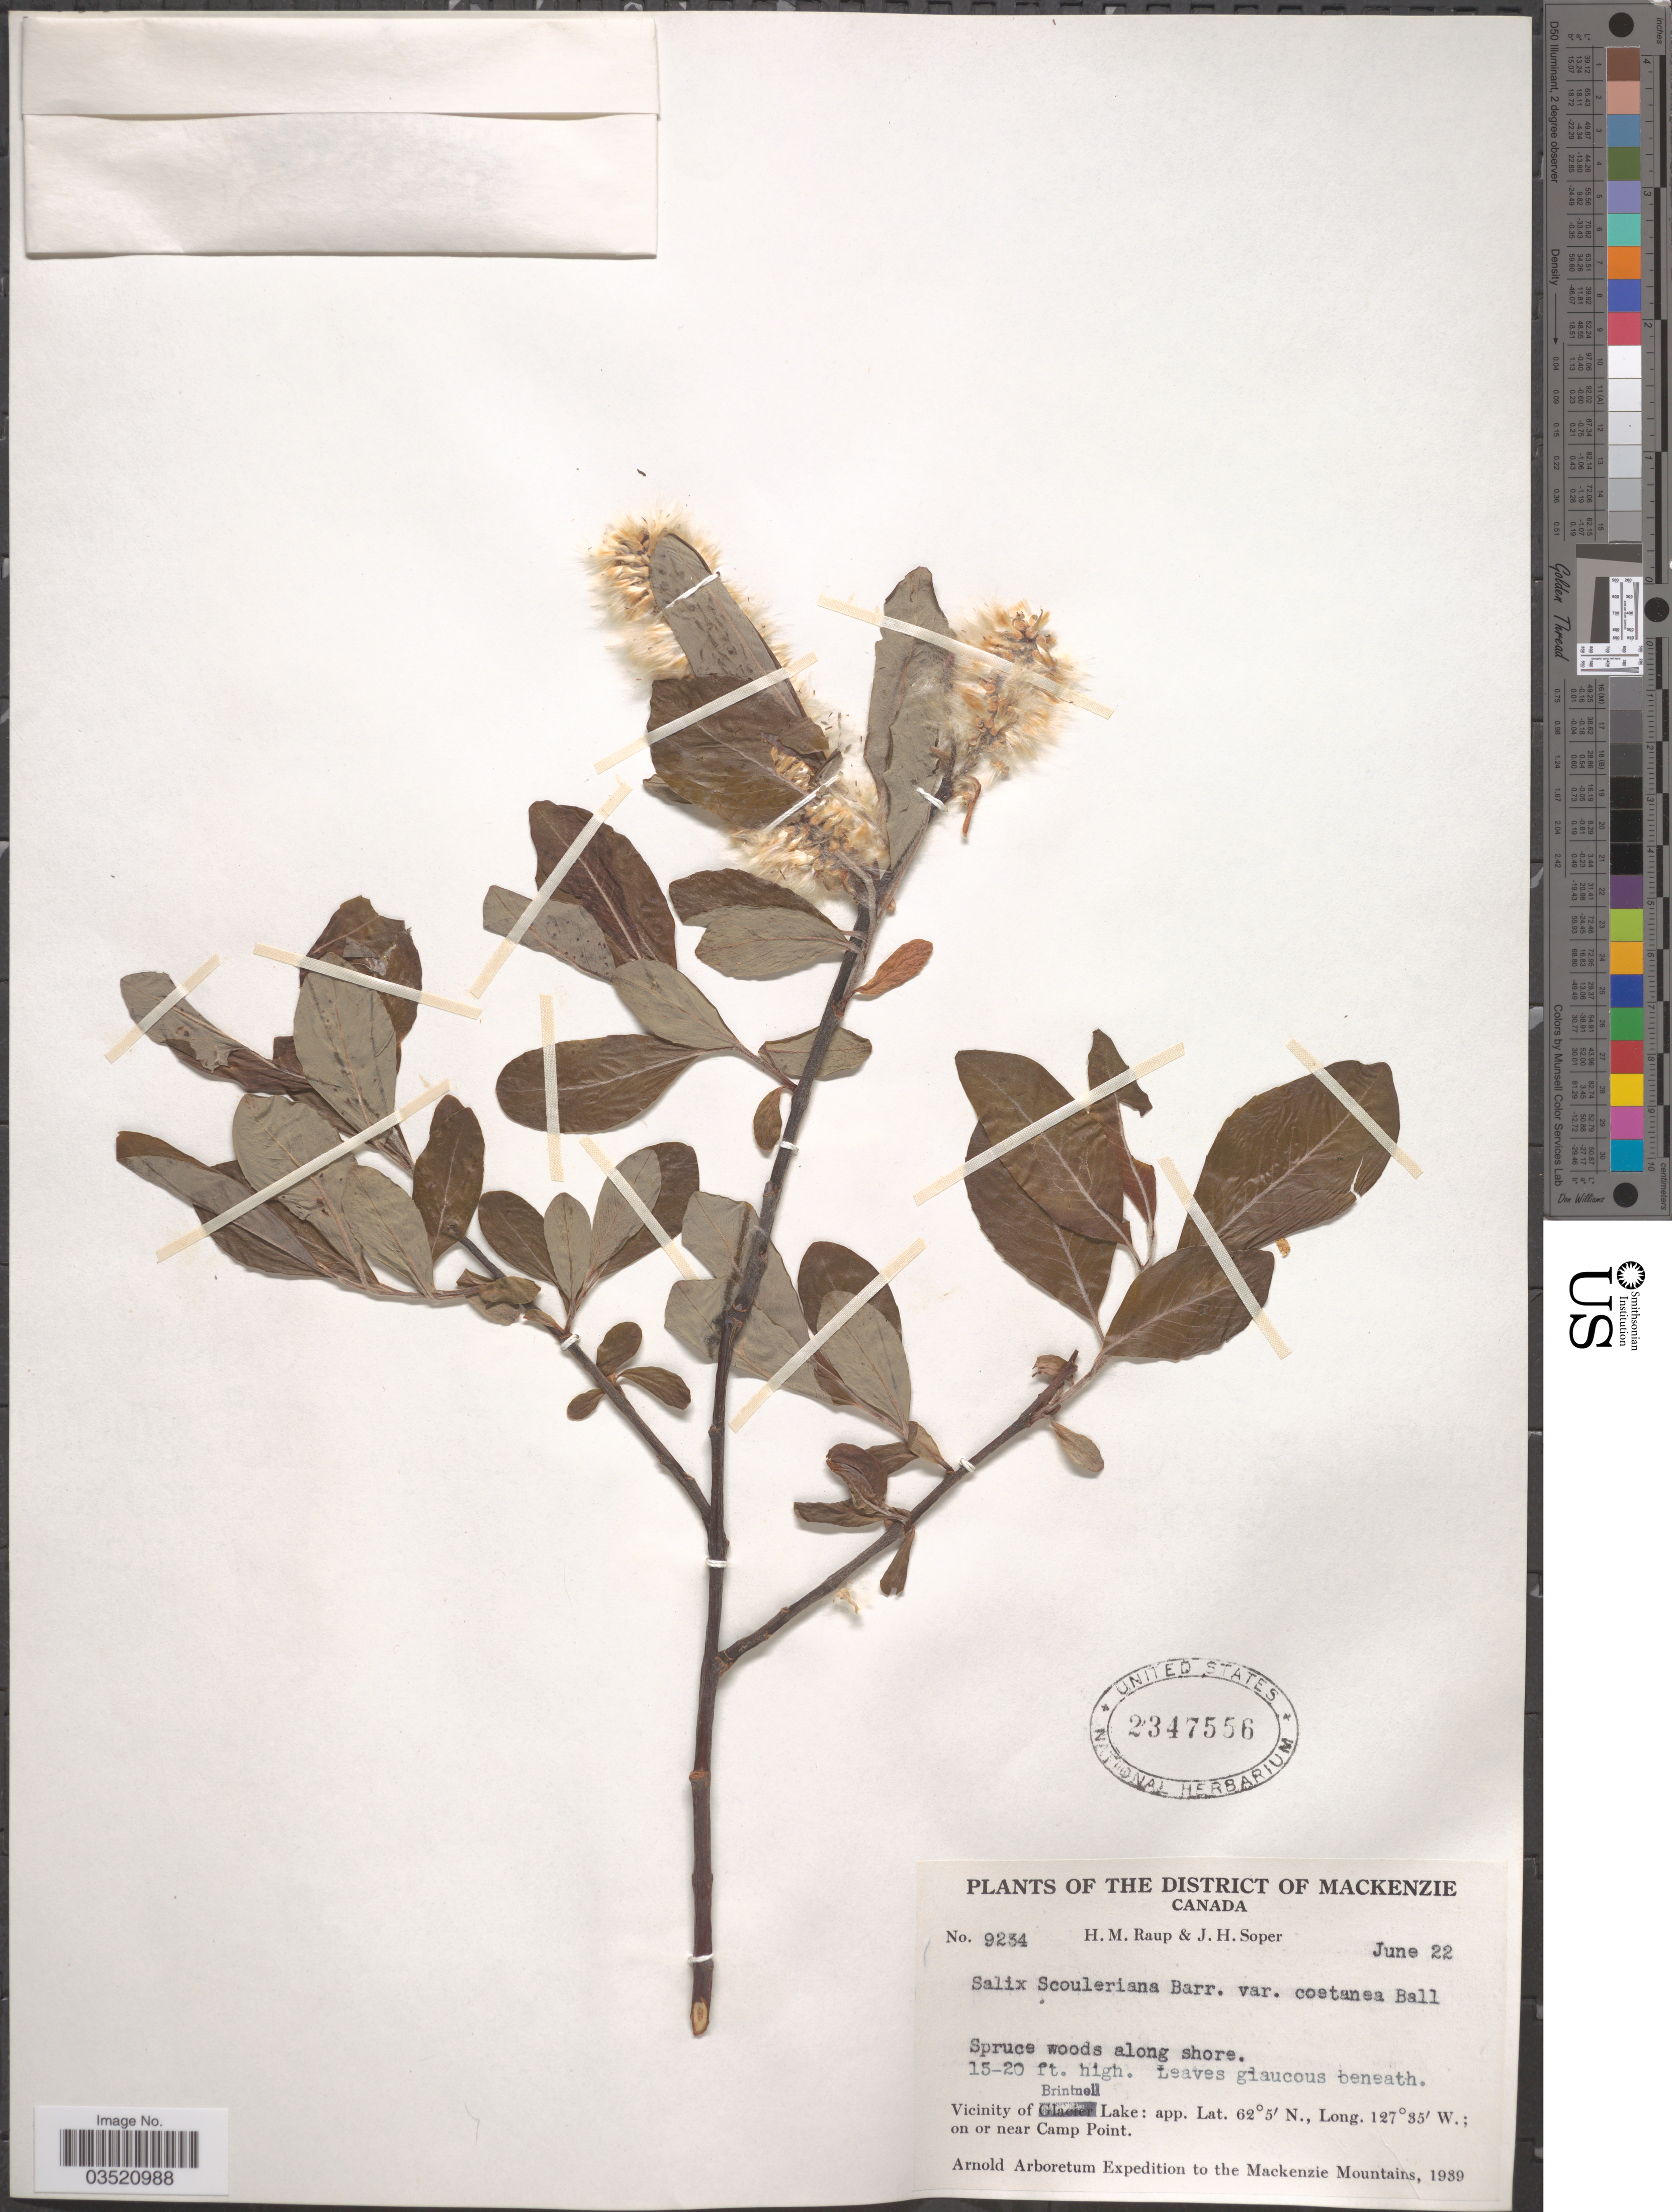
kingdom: Plantae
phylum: Tracheophyta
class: Magnoliopsida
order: Malpighiales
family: Salicaceae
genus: Salix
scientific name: Salix scouleriana var. coetanea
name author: C.R. Ball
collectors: H. Raup & J. H. Soper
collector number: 9234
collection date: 1939-06-22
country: Canada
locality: The District of Mackenzie. Vicinity of Brintnell Lake. On or near Camp Point. Mackenzie Mountains.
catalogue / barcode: US 2347556